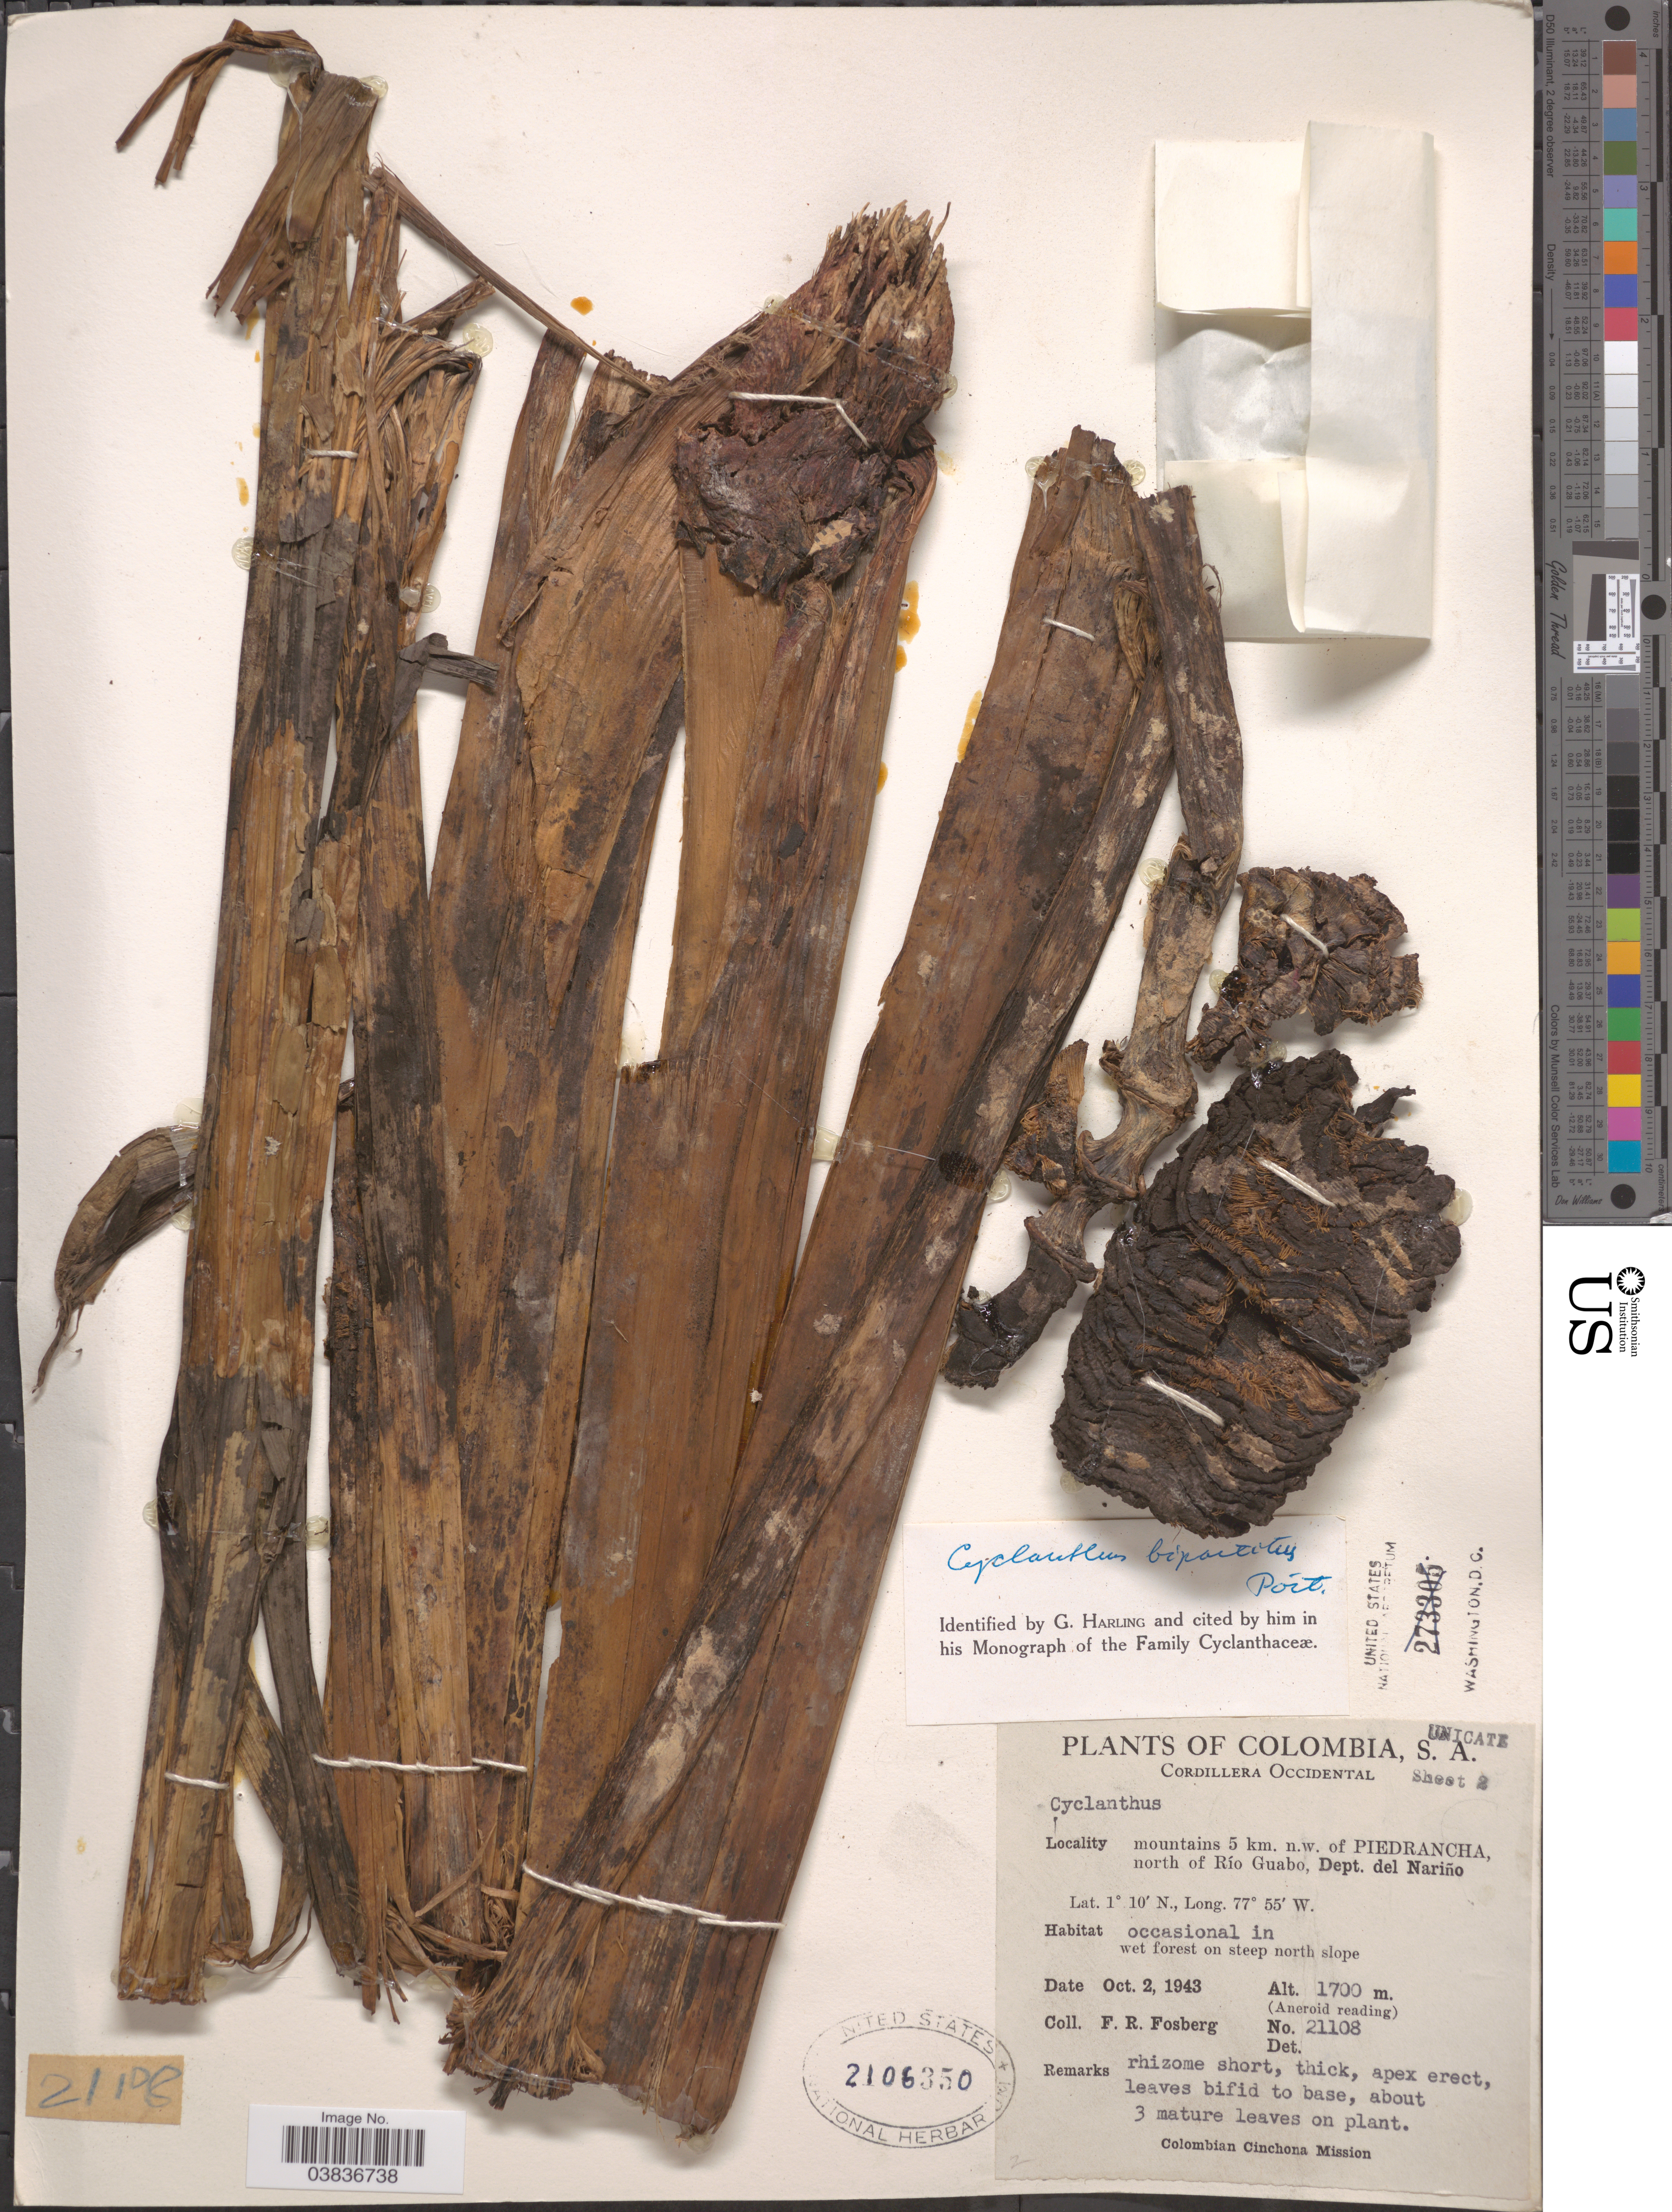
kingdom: Plantae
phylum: Tracheophyta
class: Liliopsida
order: Pandanales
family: Cyclanthaceae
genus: Cyclanthus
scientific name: Cyclanthus bipartitus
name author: Poit. ex A. Rich.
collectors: F. R. Fosberg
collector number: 21108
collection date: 1943-10-02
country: Colombia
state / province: Nariño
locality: Cordillera Occidental. Mountains 5 km. n.w. of Piedrancha, north of Río Guabo, Dept. del Nariño. On steep north slope.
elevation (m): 1700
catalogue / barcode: US 2106350